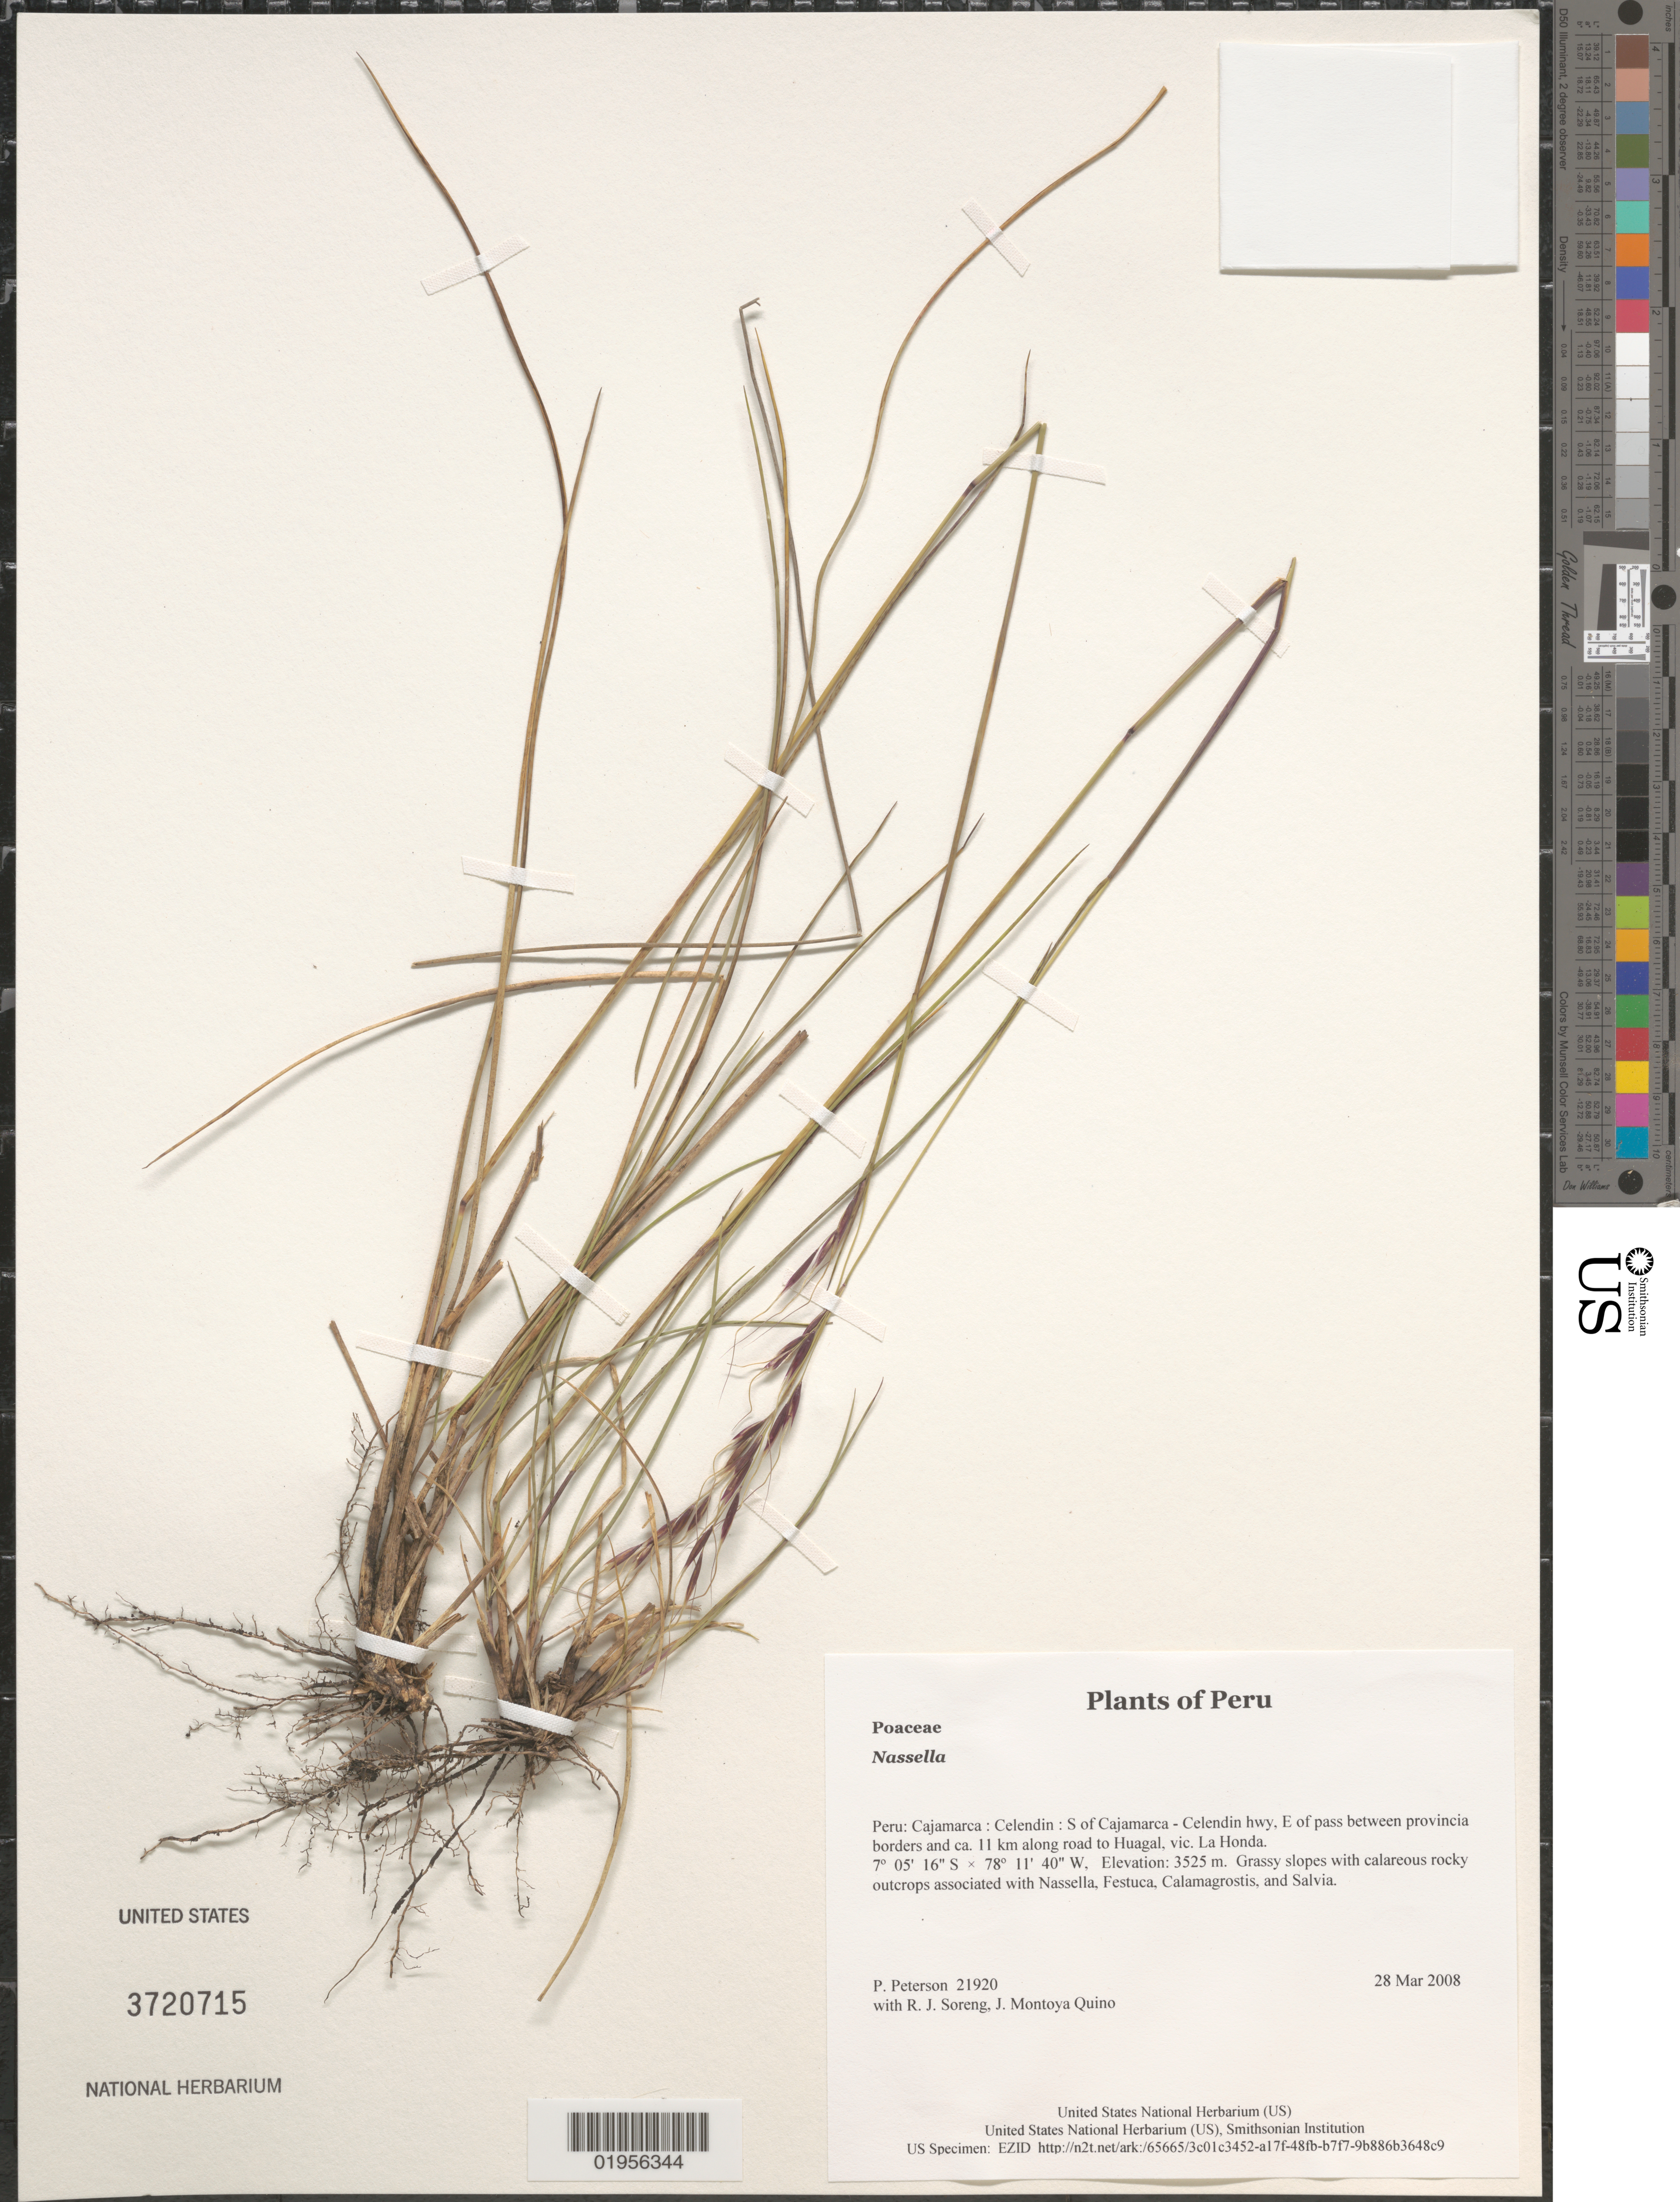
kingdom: Plantae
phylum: Tracheophyta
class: Liliopsida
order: Poales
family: Poaceae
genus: Nassella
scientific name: Nassella sp.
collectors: P. M. Peterson, R. J. Soreng & J. Montoya Quino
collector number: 21920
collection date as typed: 28 Mar 2008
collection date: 2008-03-28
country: Peru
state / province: Cajamarca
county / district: Celendín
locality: S of Cajamarca - Celendin hwy, E of pass between provincia borders and ca. 11 km along road to Huagal, vic. La Honda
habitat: Grassy slopes with calareous rocky outcrops associated with Nassella, Festuca, Calamagrostis, and Salvia.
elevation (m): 3525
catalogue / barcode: US 3720715